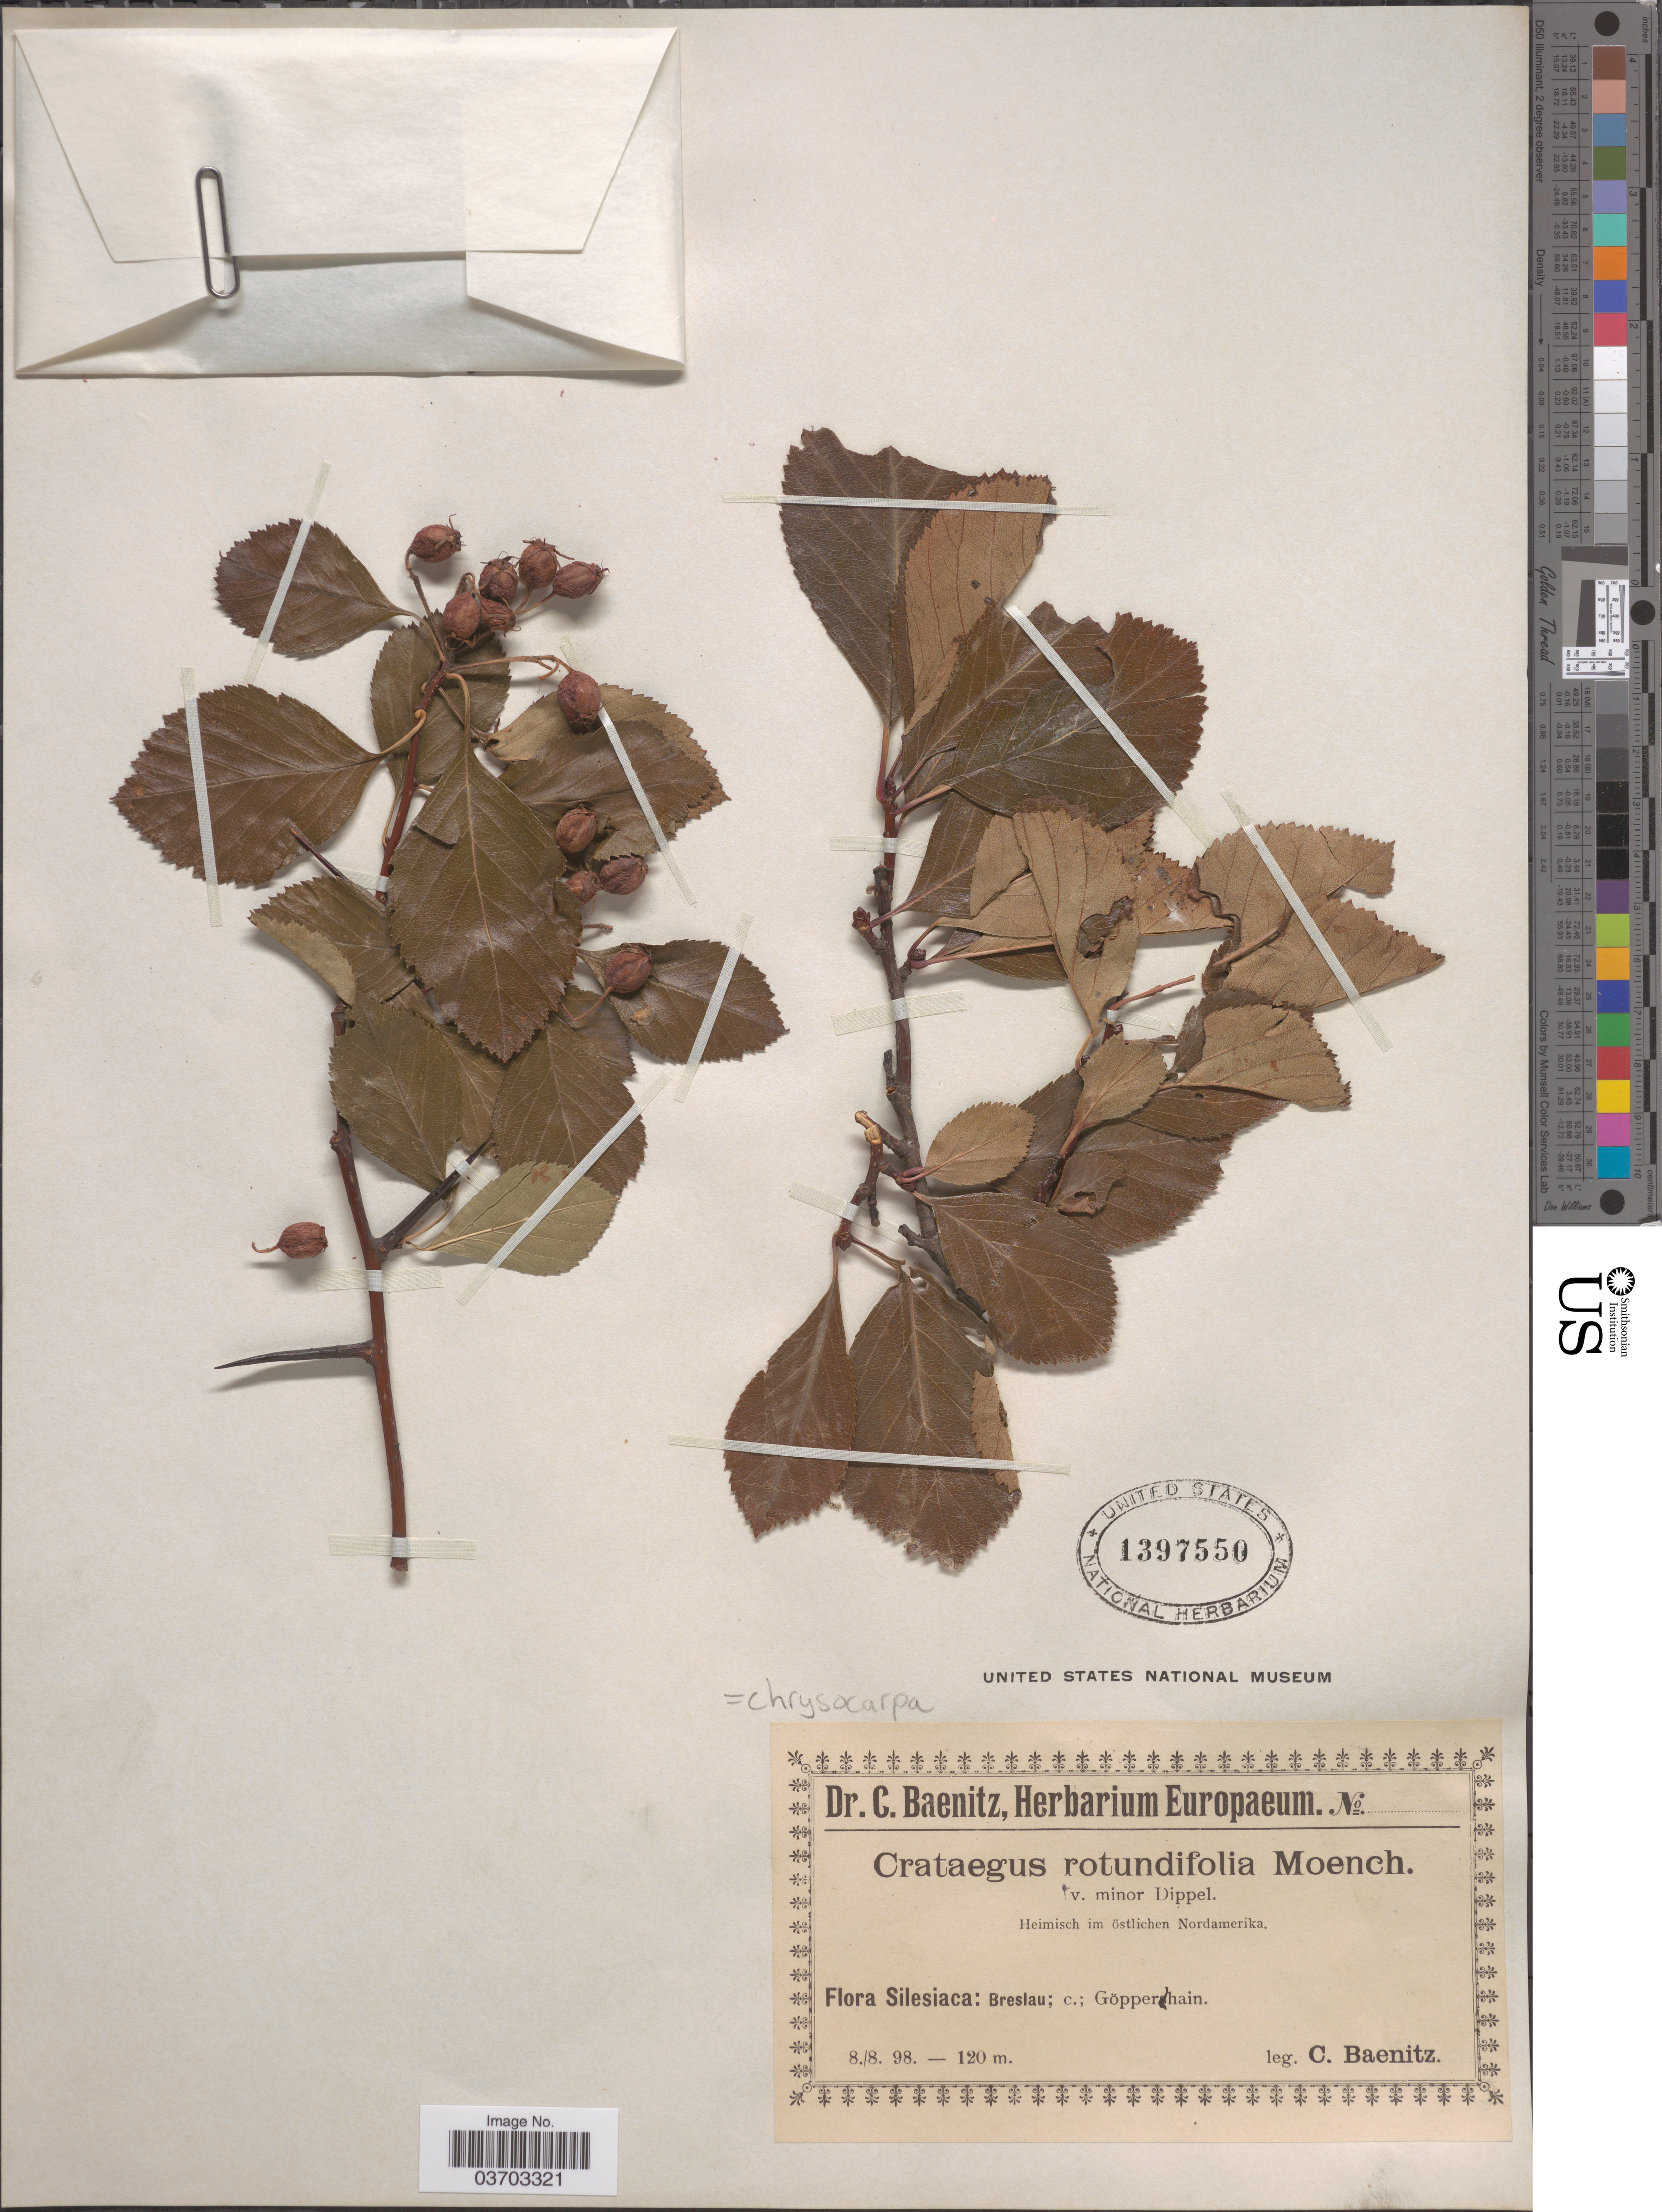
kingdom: Plantae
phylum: Tracheophyta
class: Magnoliopsida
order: Rosales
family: Rosaceae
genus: Crataegus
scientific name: Crataegus chrysocarpa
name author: Ashe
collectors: C. G. Baenitz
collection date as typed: Transcribed d/m/y: 8/8/98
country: Poland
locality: Silesiaca: Breslau; c.; Göpperthain.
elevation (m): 120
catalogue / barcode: US 1397550